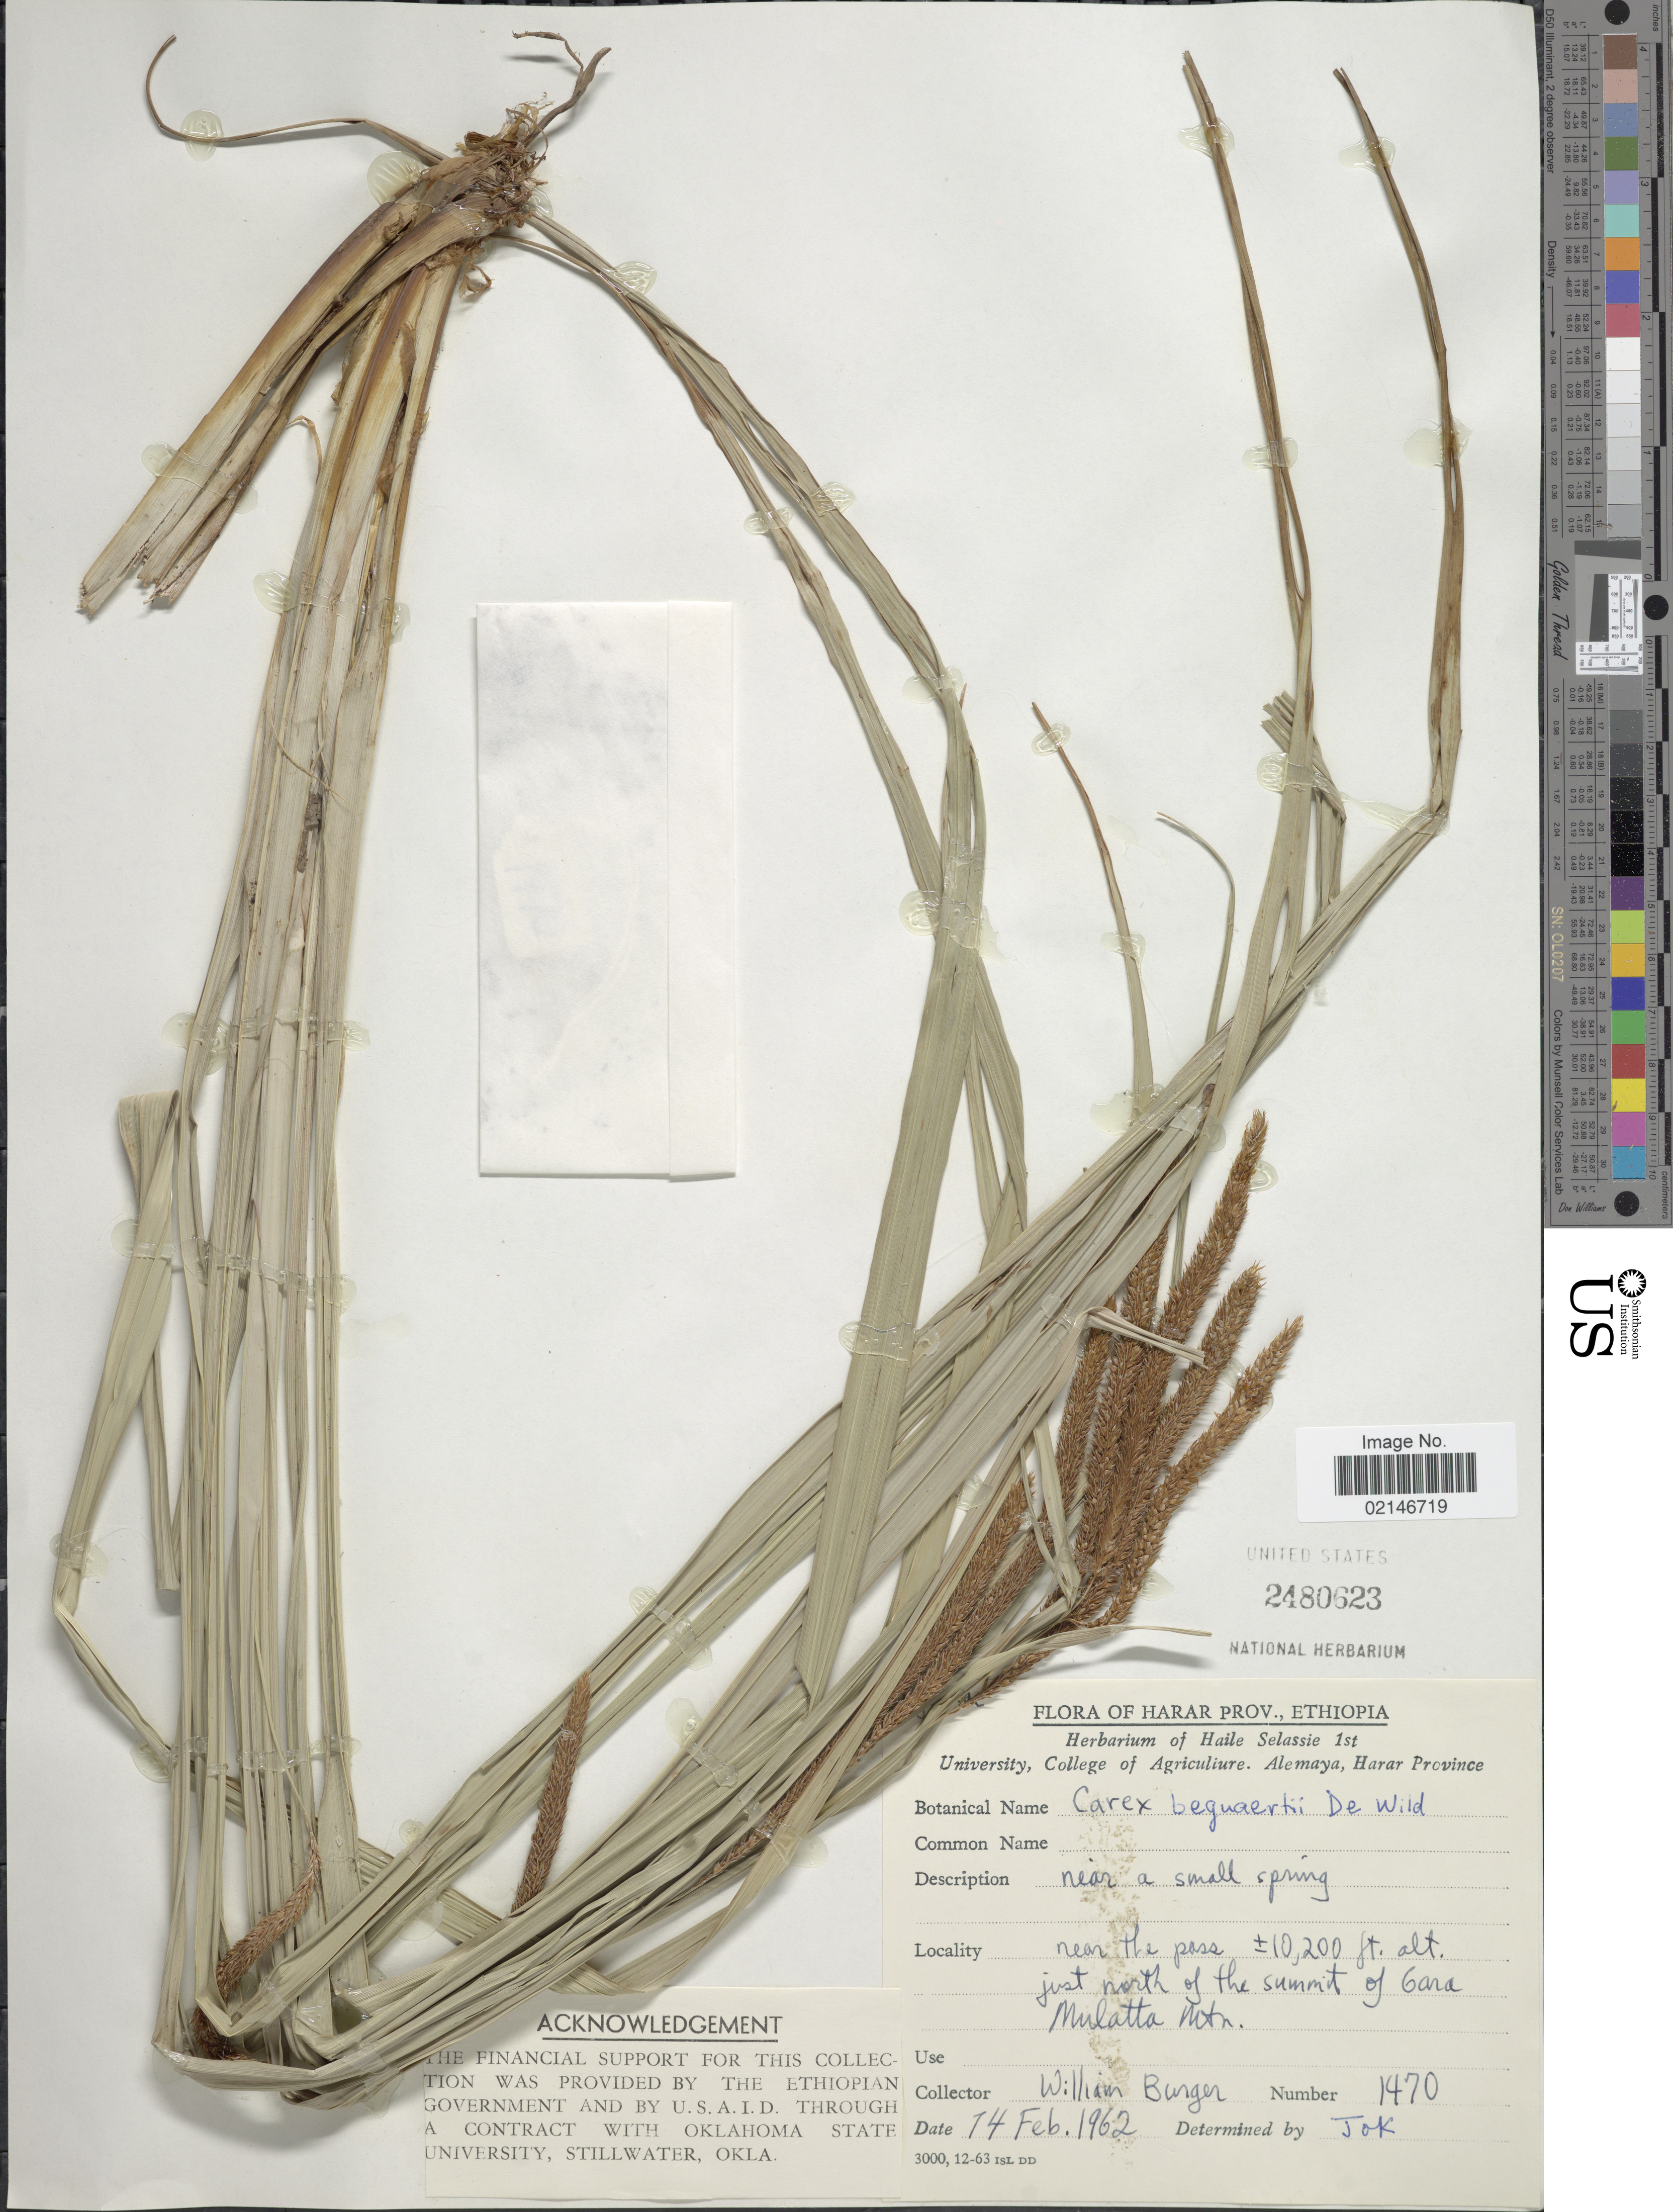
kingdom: Plantae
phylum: Tracheophyta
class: Liliopsida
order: Poales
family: Cyperaceae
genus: Carex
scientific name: Carex bequaertii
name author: De Wild.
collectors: W. Burger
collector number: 1470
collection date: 1962-02-14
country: Ethiopia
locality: Harar Prov., near the Pass, just north of the summit of Cara Mulatta mtn.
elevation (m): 3109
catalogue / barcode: US 2480623